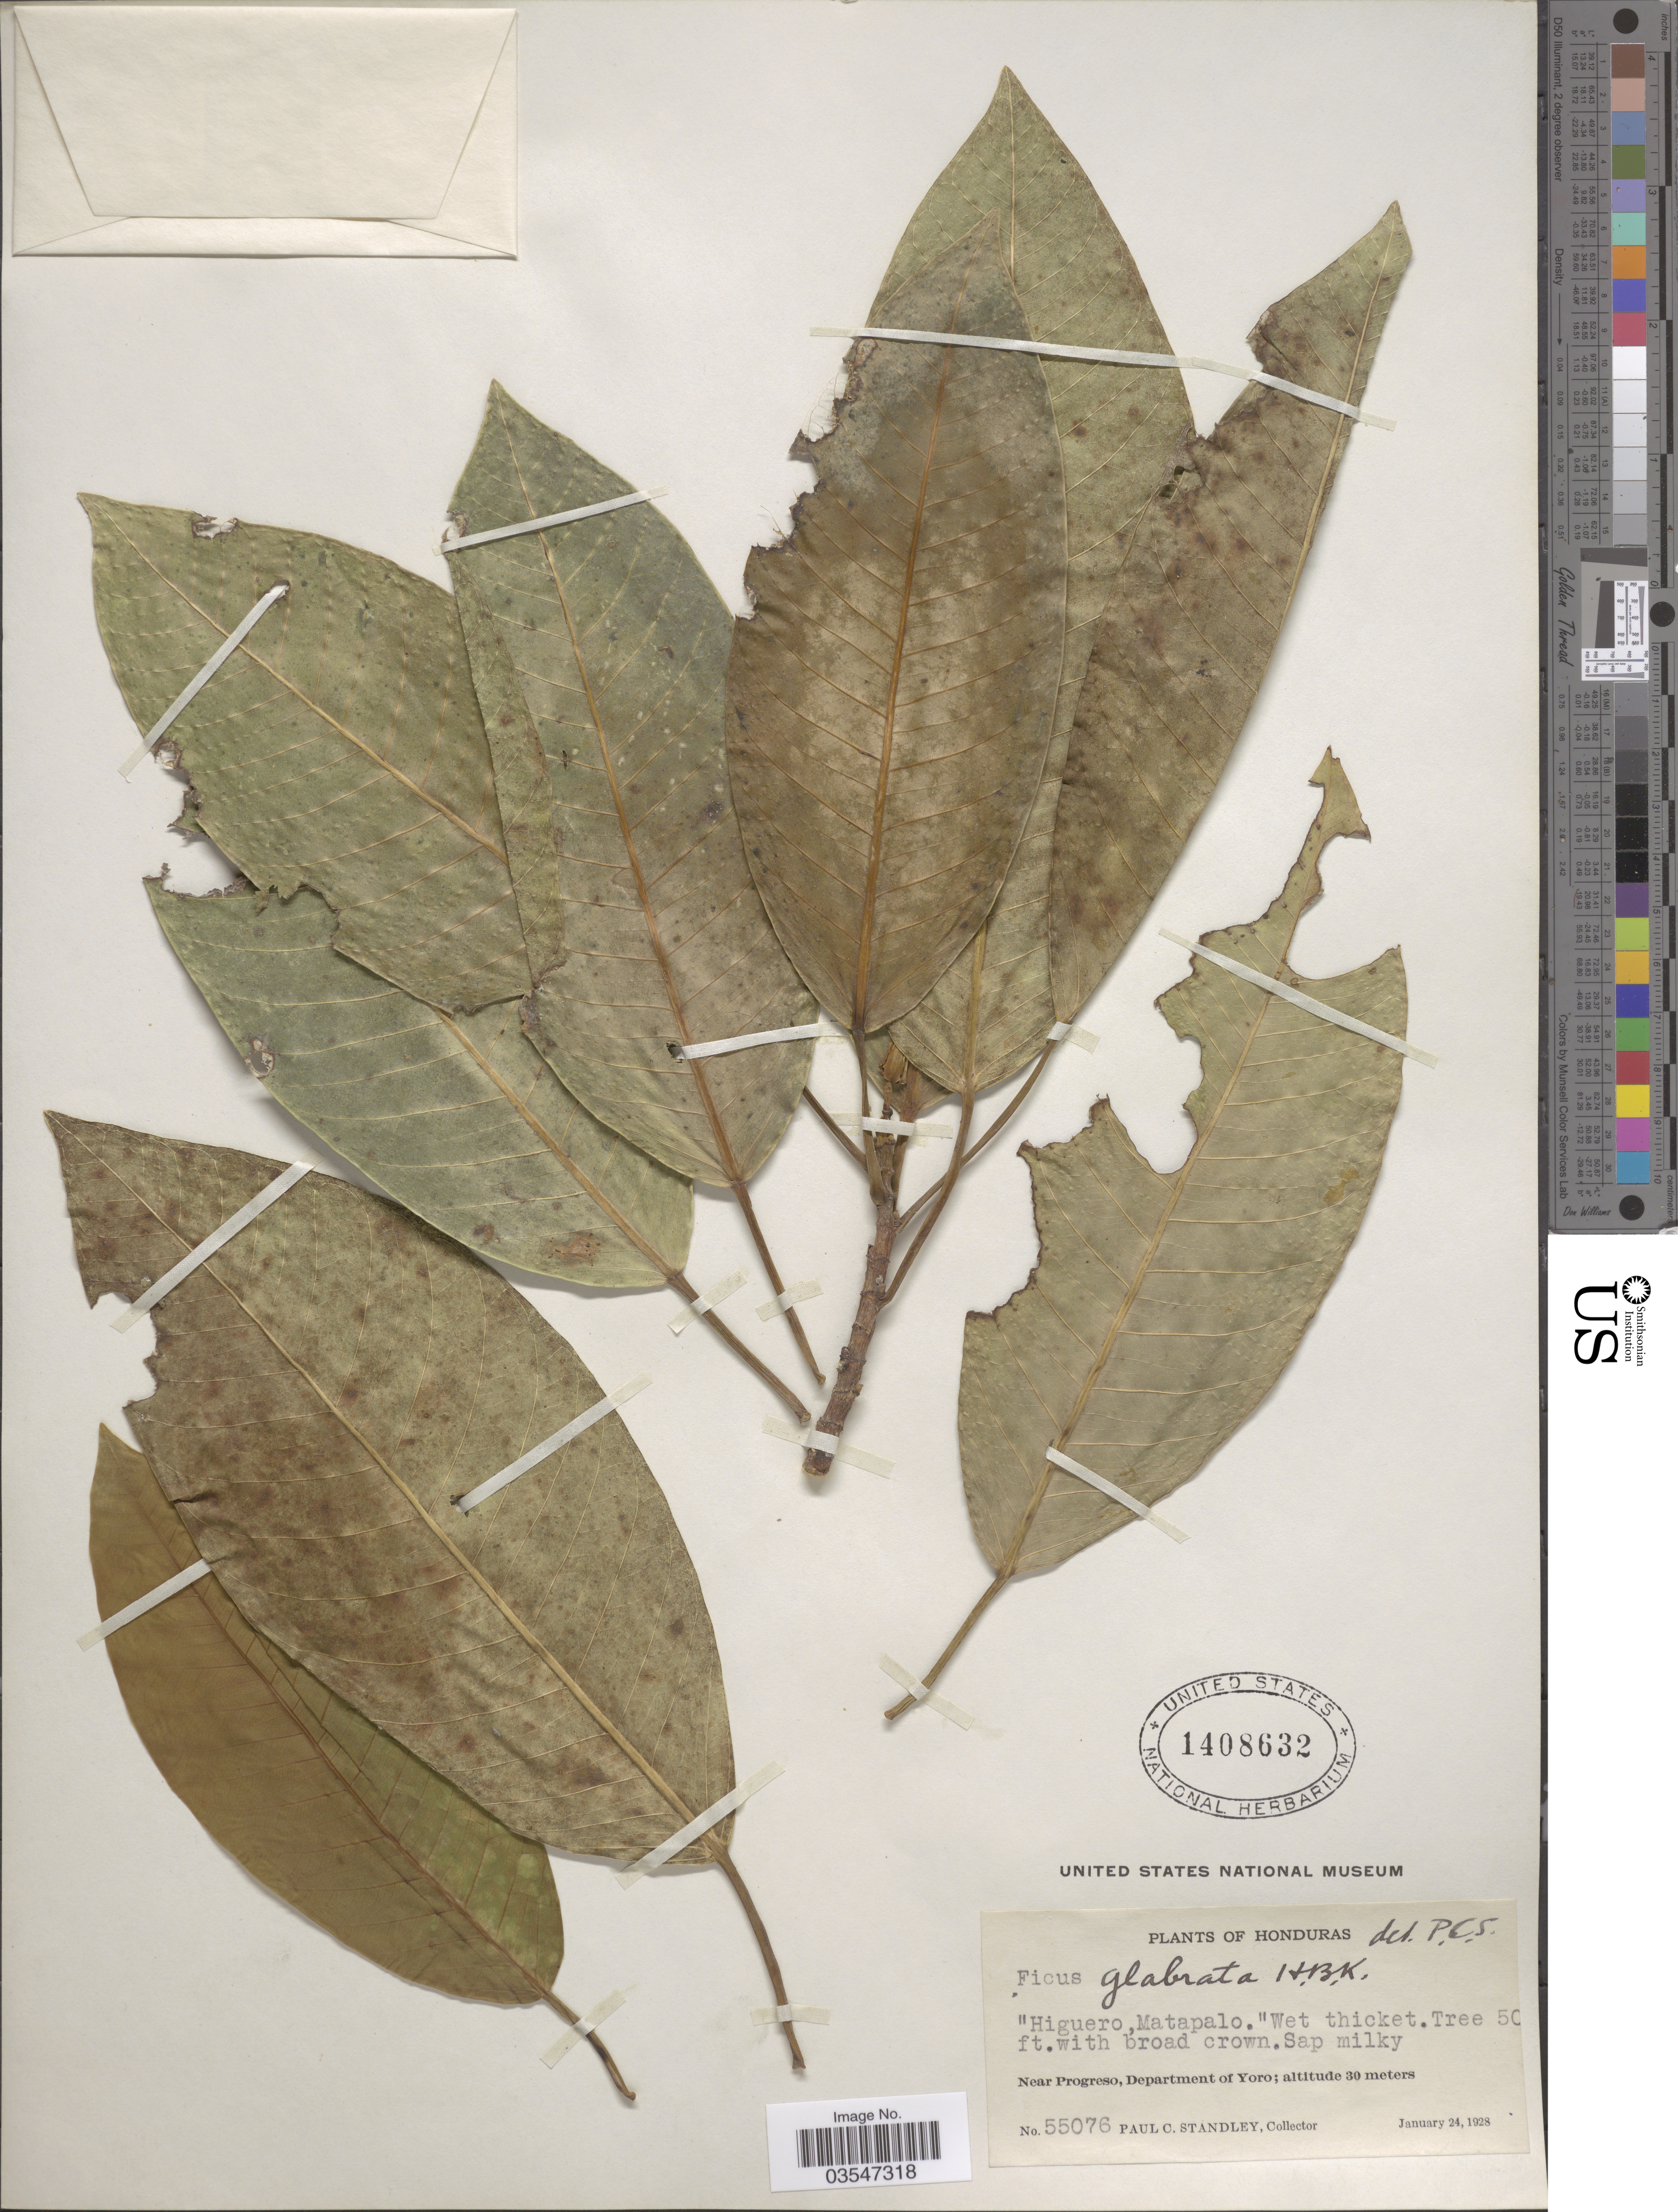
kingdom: Plantae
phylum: Tracheophyta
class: Magnoliopsida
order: Rosales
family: Moraceae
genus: Ficus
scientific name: Ficus insipida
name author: Willd.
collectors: P. C. Standley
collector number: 55076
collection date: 1928-01-24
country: Honduras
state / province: Yoro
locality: Near Progreso, Department of Yoro.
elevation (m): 30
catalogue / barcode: US 1408632